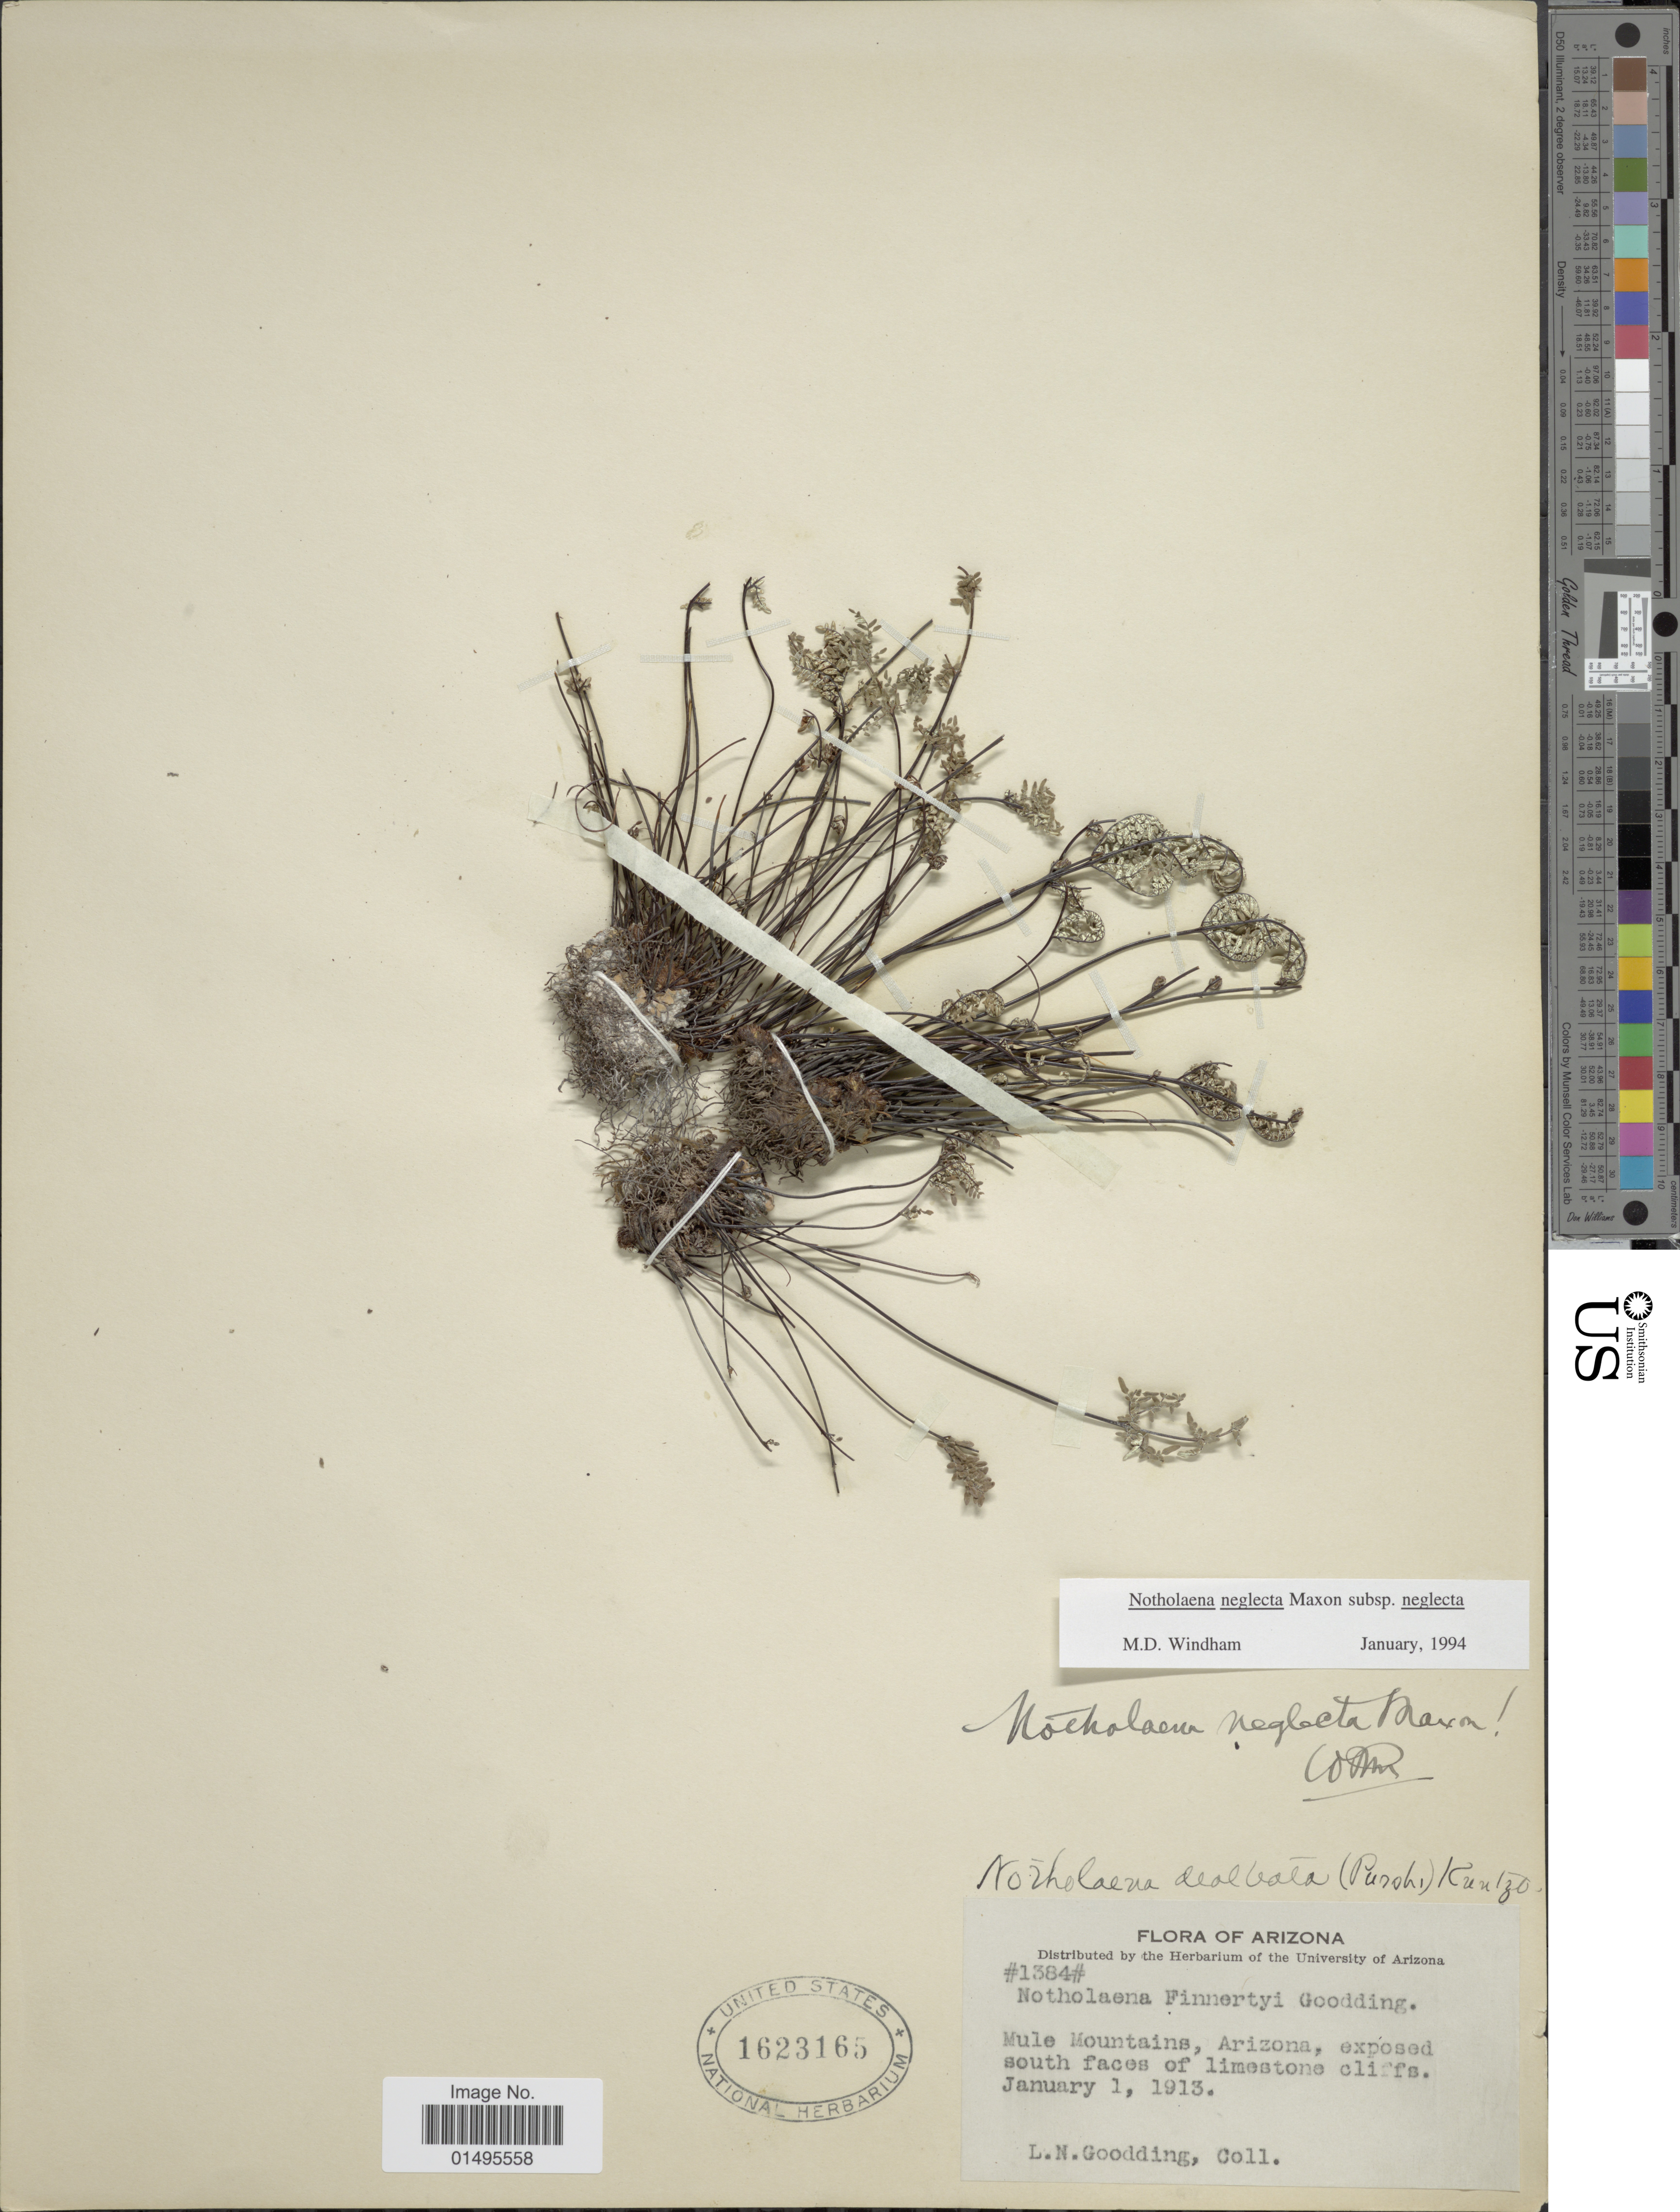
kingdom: Plantae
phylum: Tracheophyta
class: Polypodiopsida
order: Polypodiales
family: Pteridaceae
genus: Notholaena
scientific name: Notholaena neglecta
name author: Maxon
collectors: L. N. Goodding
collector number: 1384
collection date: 1913-01-01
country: United States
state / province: Arizona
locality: Mule Mountains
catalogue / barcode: US 1623165